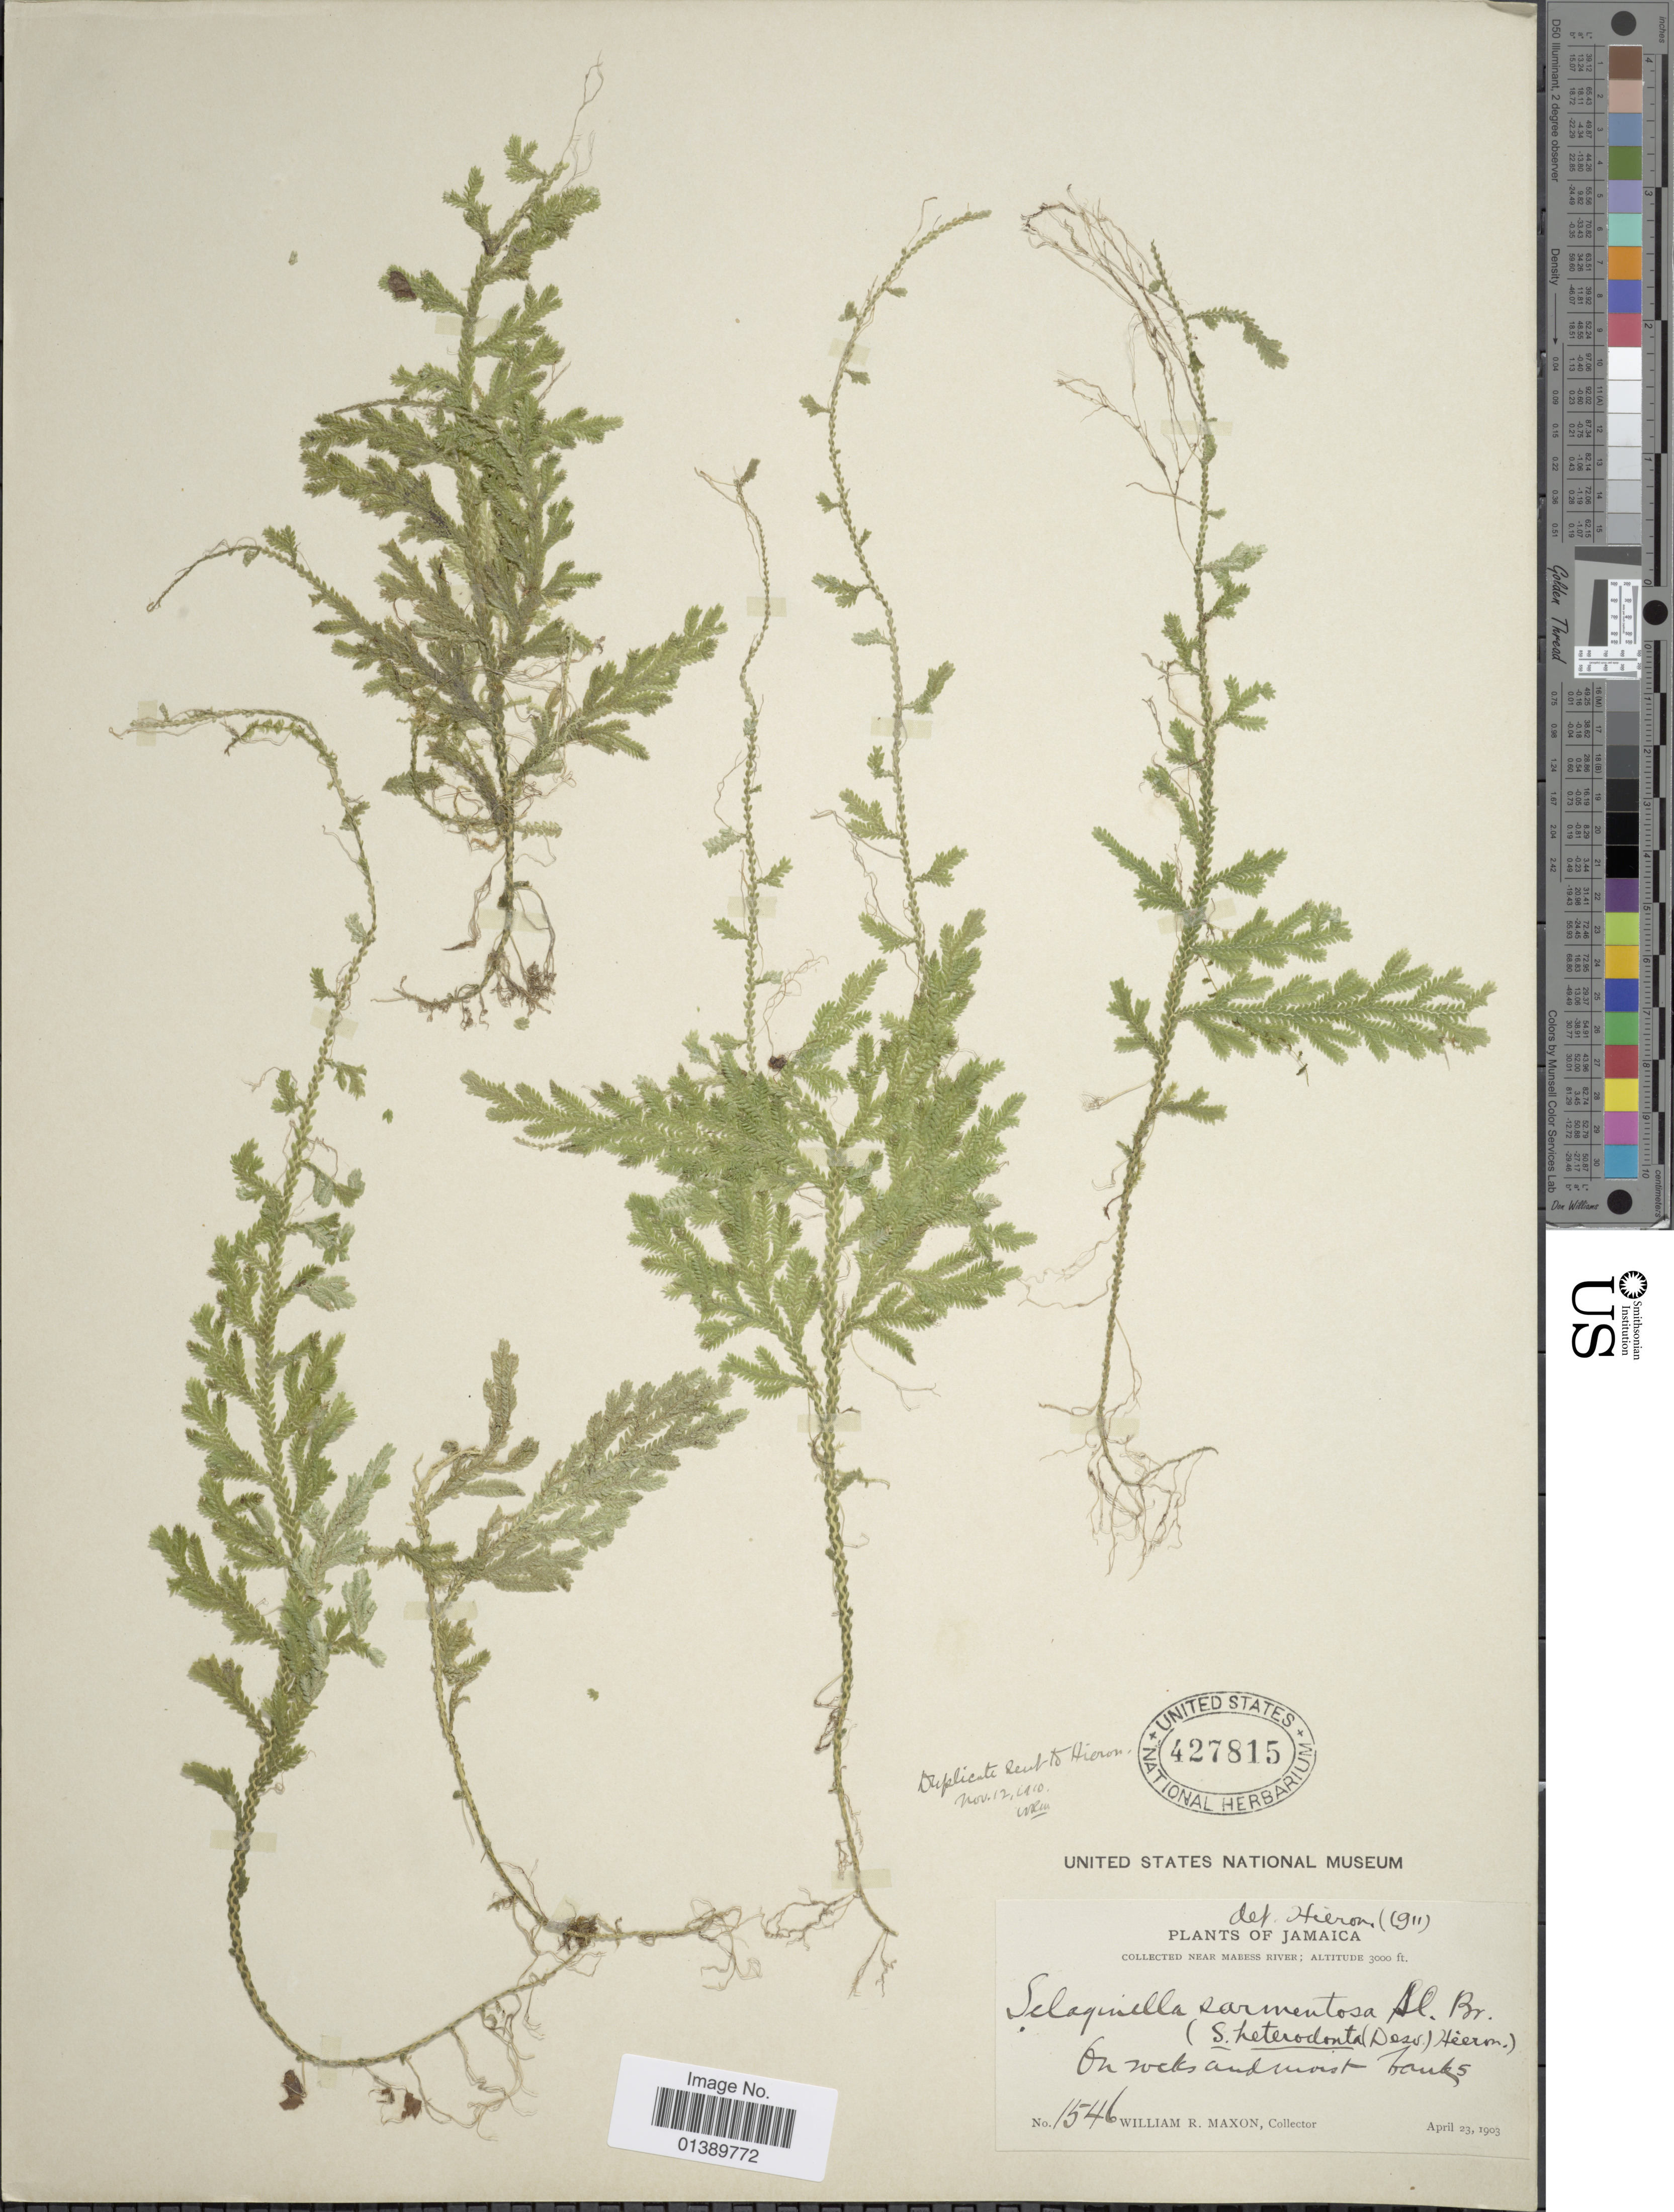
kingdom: Plantae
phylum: Tracheophyta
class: Lycopodiopsida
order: Selaginellales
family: Selaginellaceae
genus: Selaginella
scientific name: Selaginella heterodonta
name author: (Desv.) Hieron.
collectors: W. R. Maxon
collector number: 1546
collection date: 1903-04-23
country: Jamaica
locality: Near Mabess River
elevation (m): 914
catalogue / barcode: US 427815